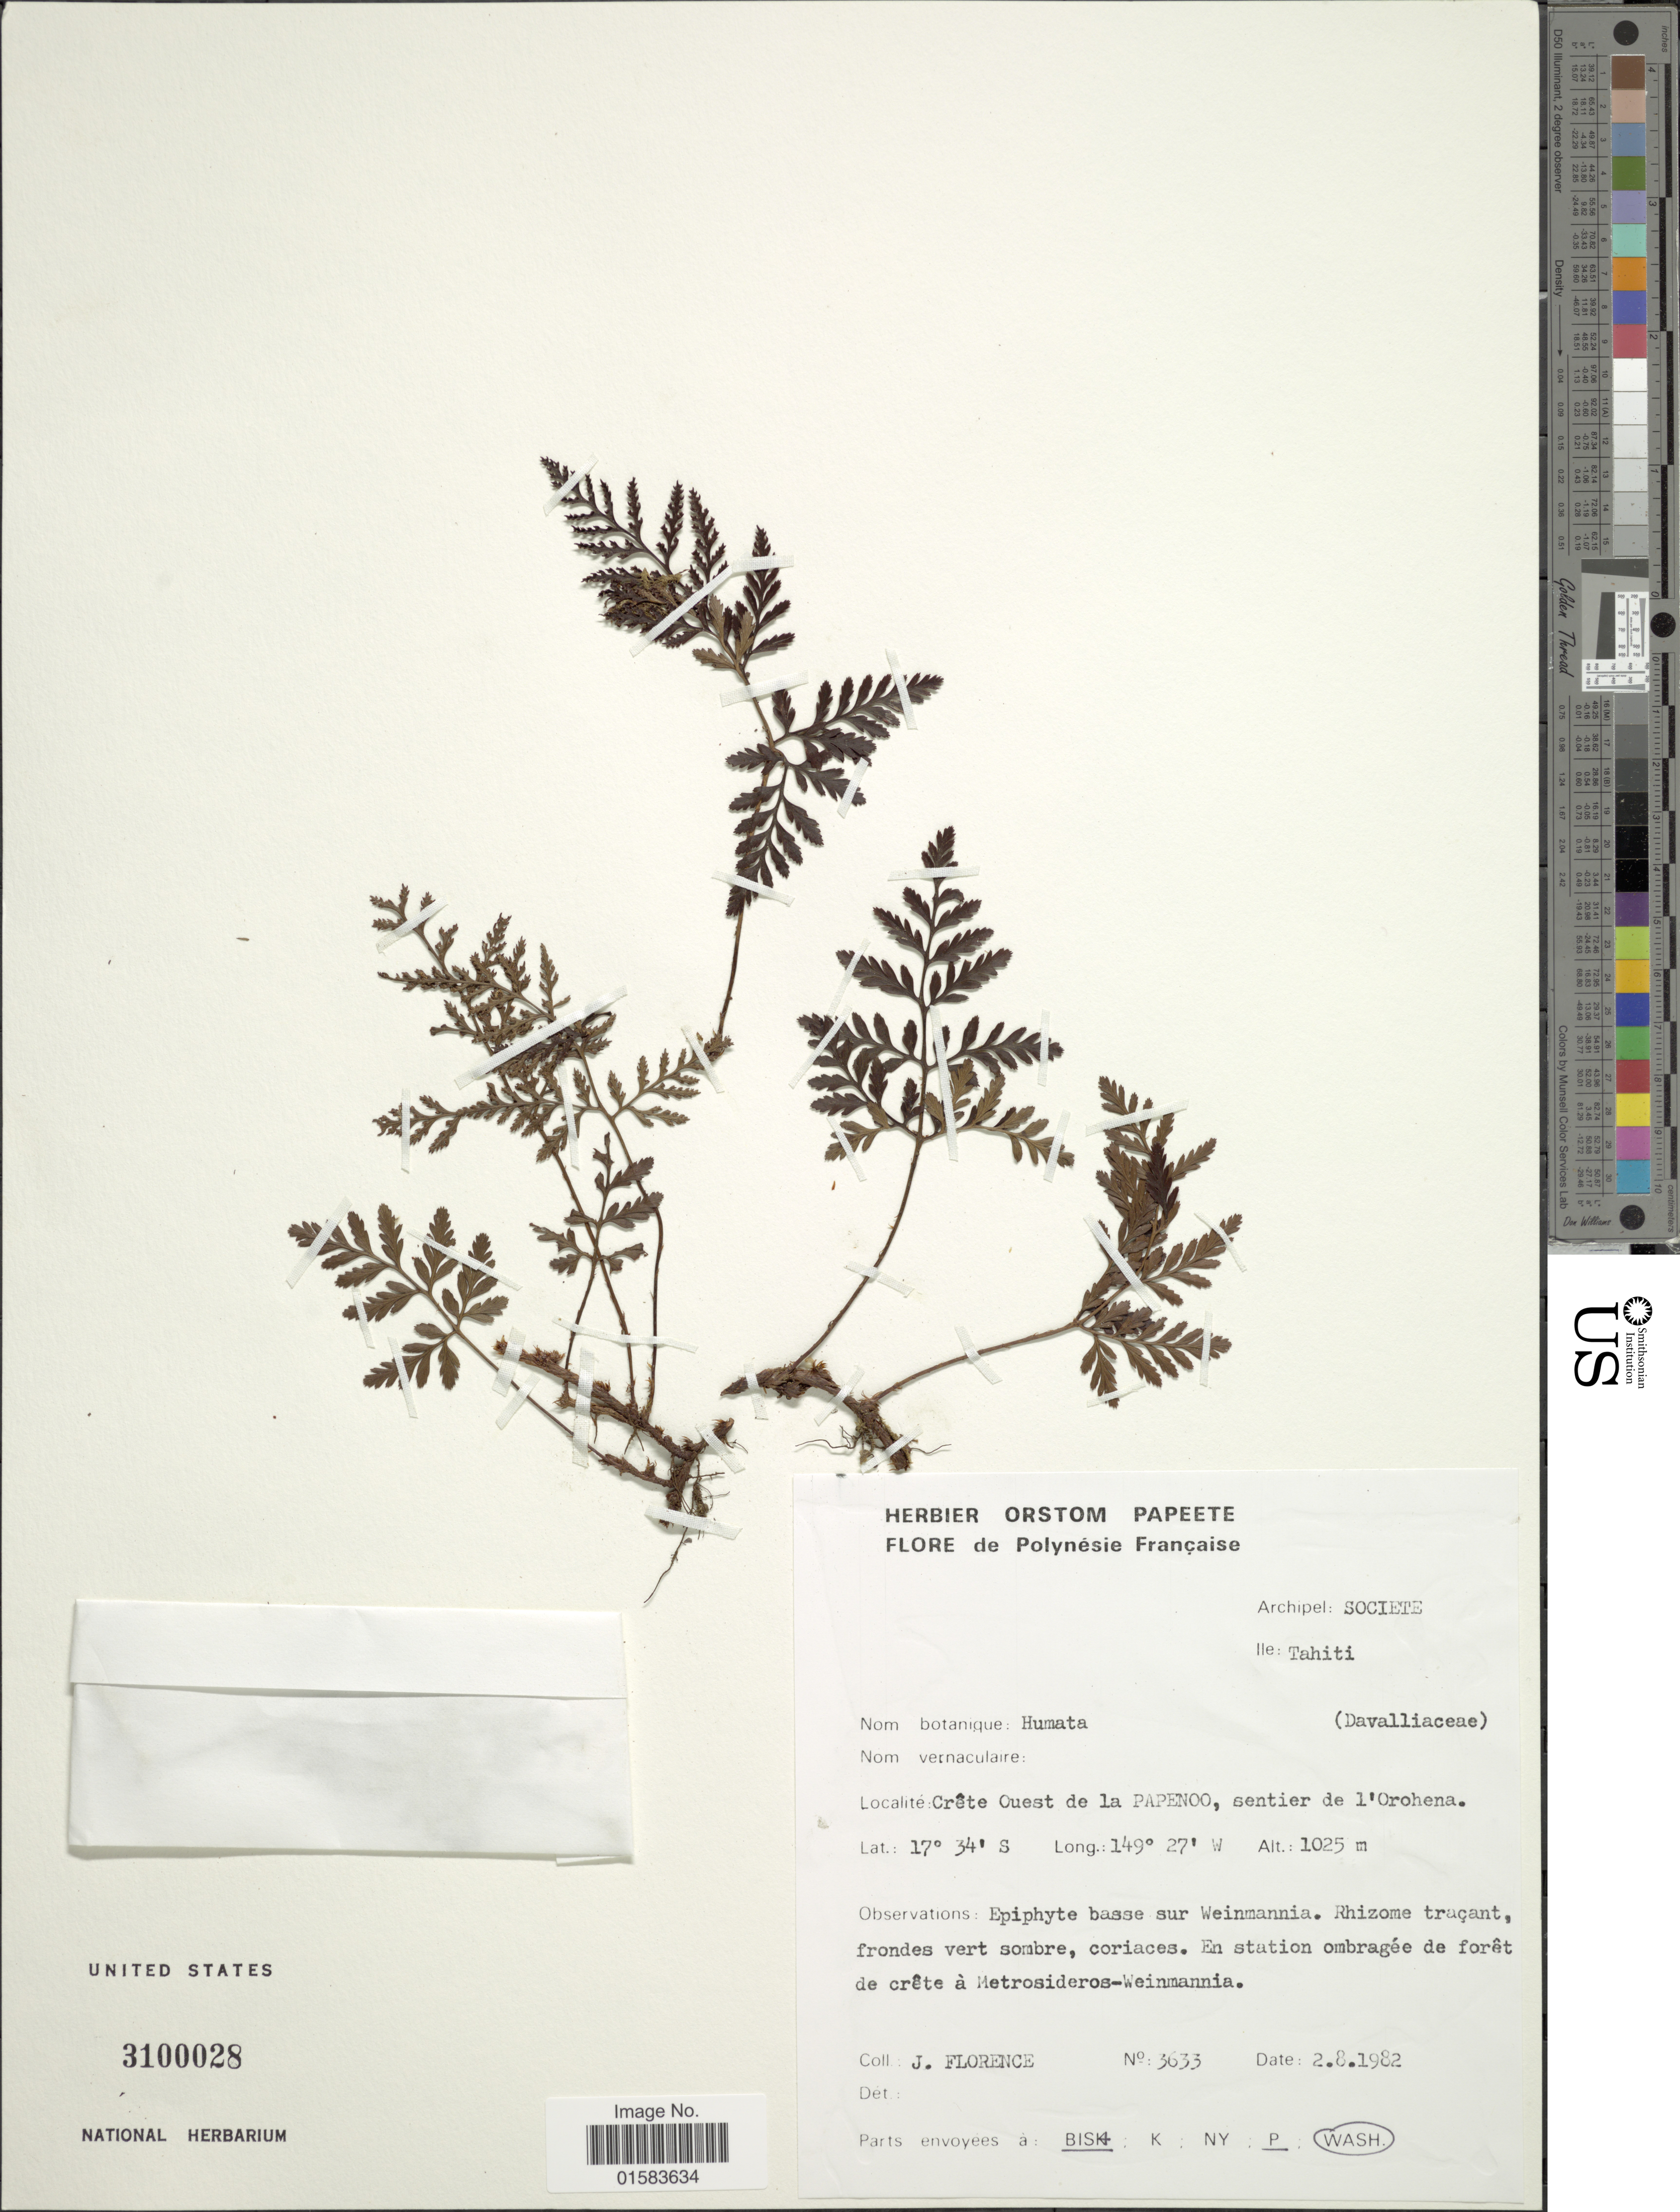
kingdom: Plantae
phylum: Tracheophyta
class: Polypodiopsida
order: Polypodiales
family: Davalliaceae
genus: Davallia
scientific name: Davallia repens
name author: (L. f.) Kuhn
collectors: J. Florence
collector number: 3633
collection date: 1982-08-02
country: French Polynesia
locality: Tahiti, The Society Islands, Crete quest de la PAPENOO, sentier de L'Oroherna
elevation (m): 1025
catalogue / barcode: US 3100028